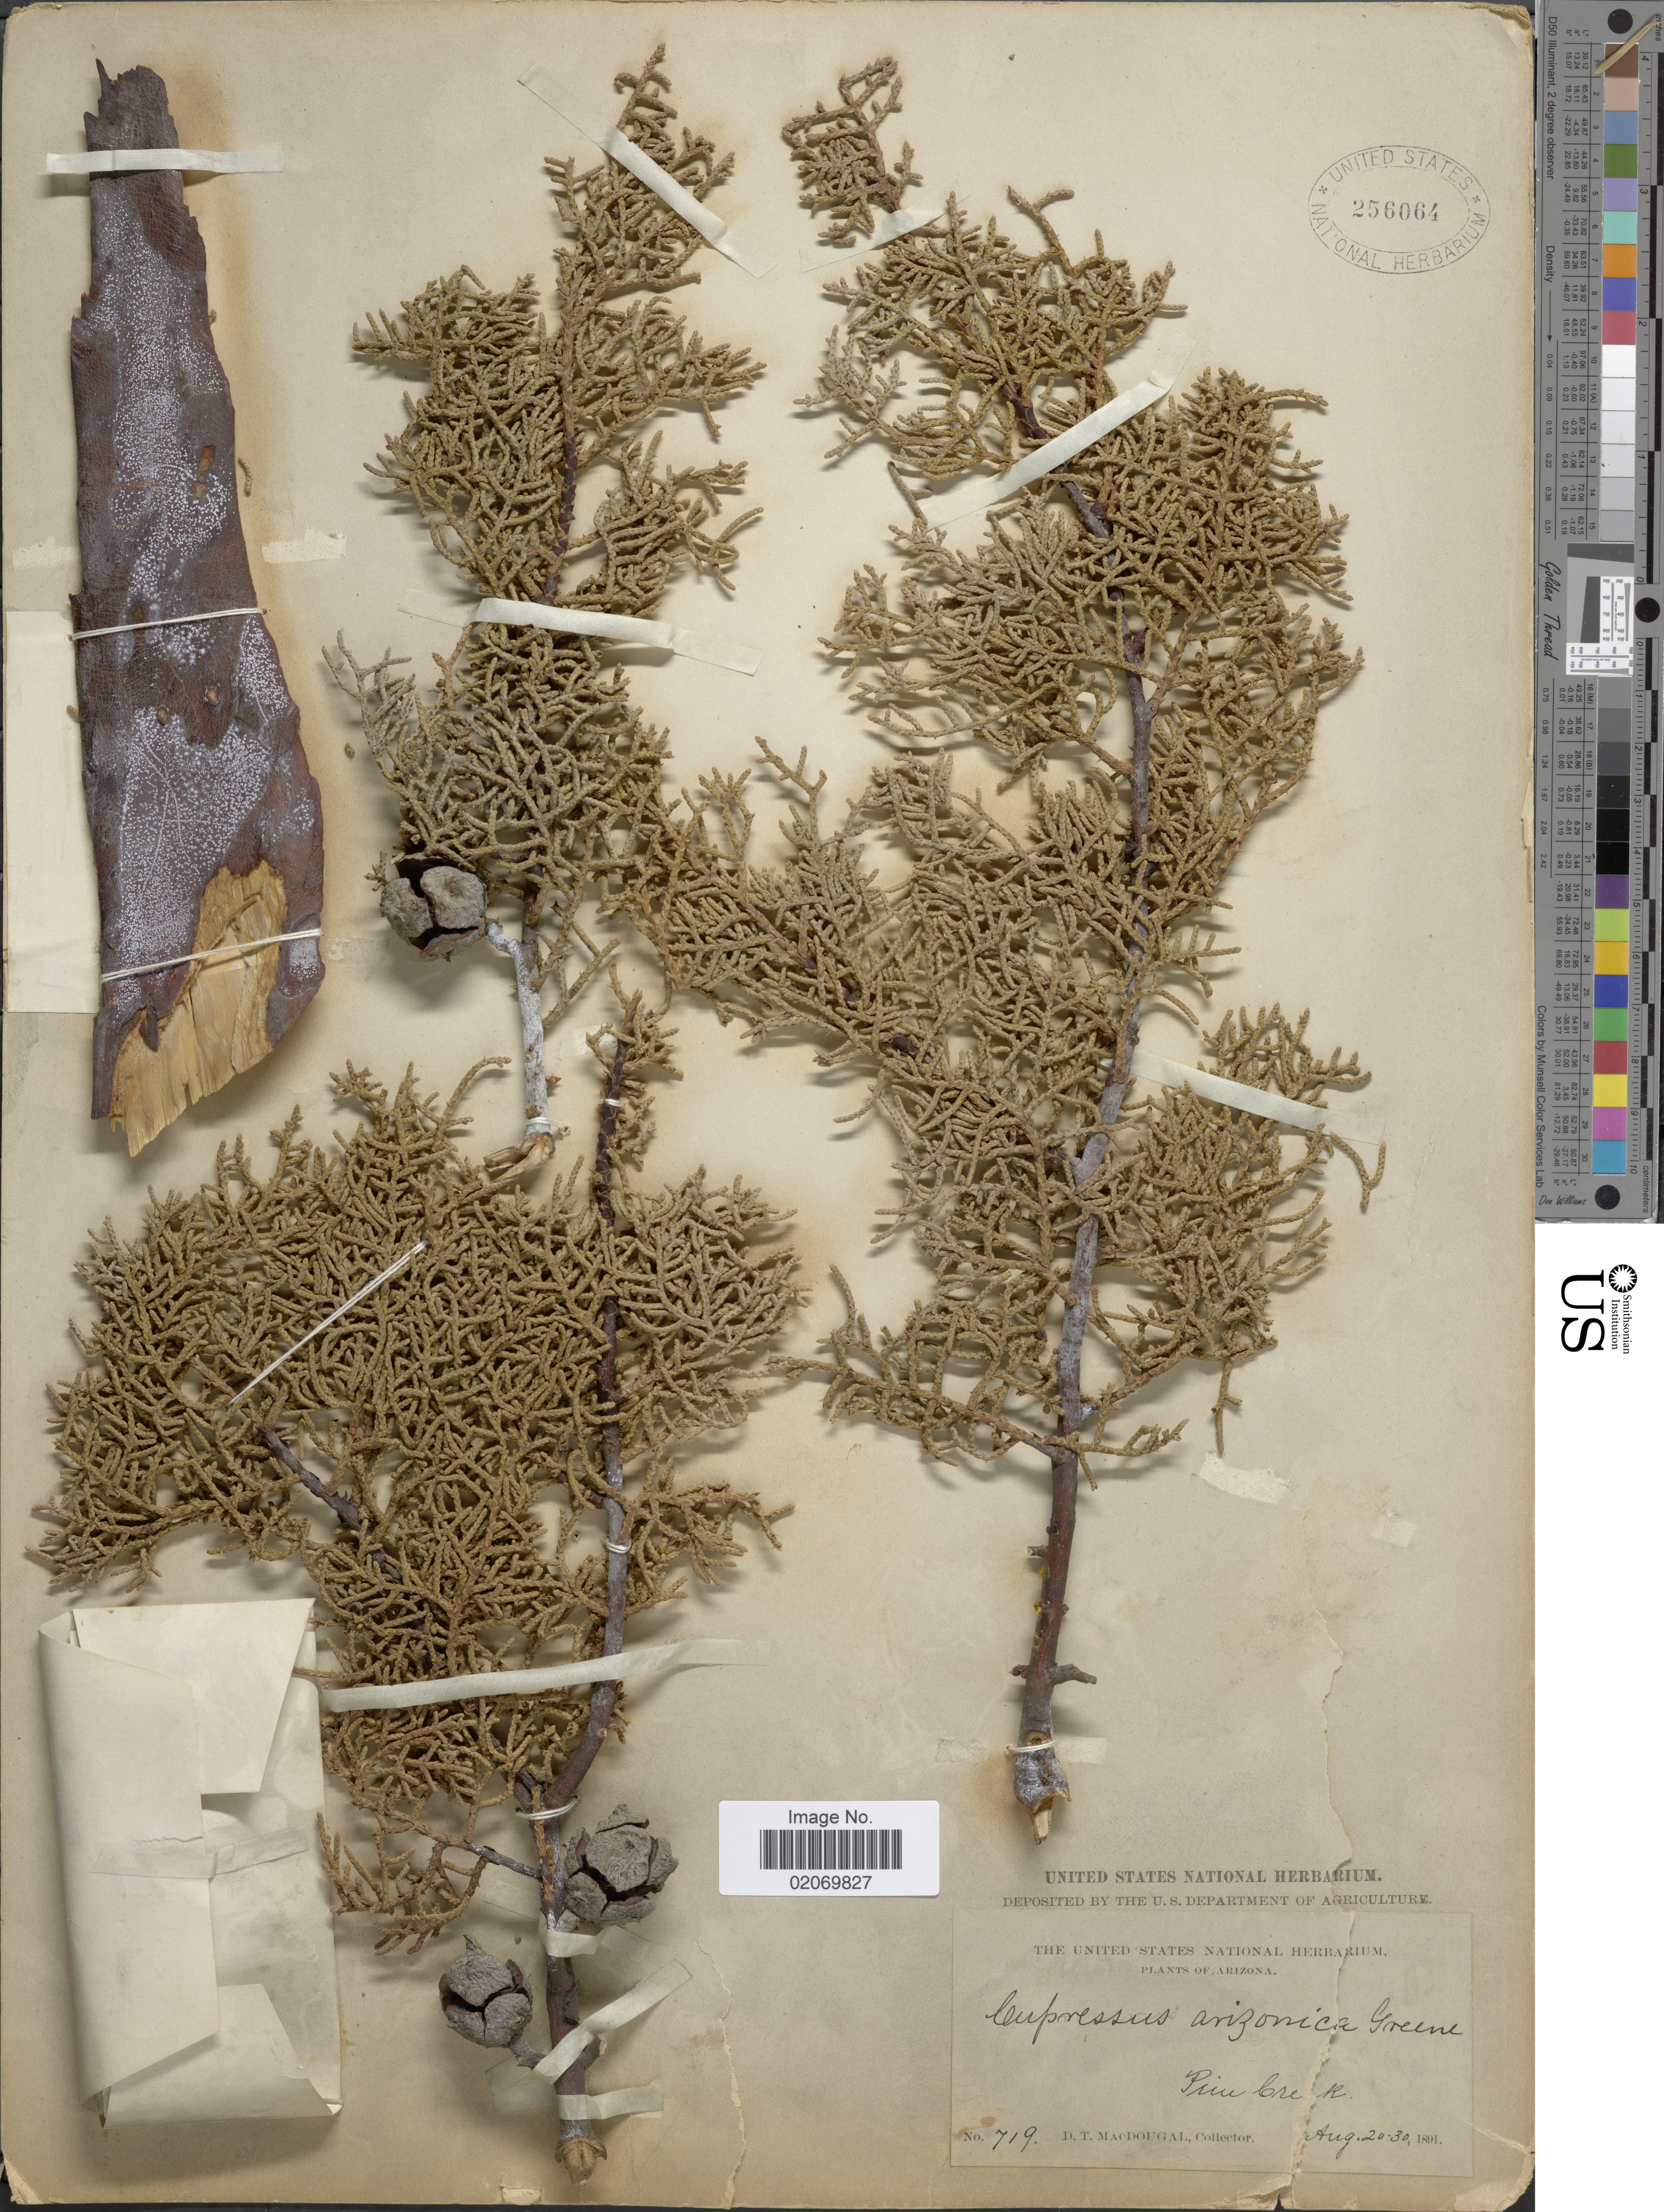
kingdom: Plantae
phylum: Tracheophyta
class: Pinopsida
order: Pinales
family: Cupressaceae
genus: Hesperocyparis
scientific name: Hesperocyparis arizonica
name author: (Greene) Bartel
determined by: (US) Smithsonian Institution - National Museum of Natural History - Department of Botany (UNITED STATES)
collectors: D. T. MacDougal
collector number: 719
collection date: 1891-08-20/1891-08-30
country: United States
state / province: Arizona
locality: Pim Creek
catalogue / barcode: US 256064